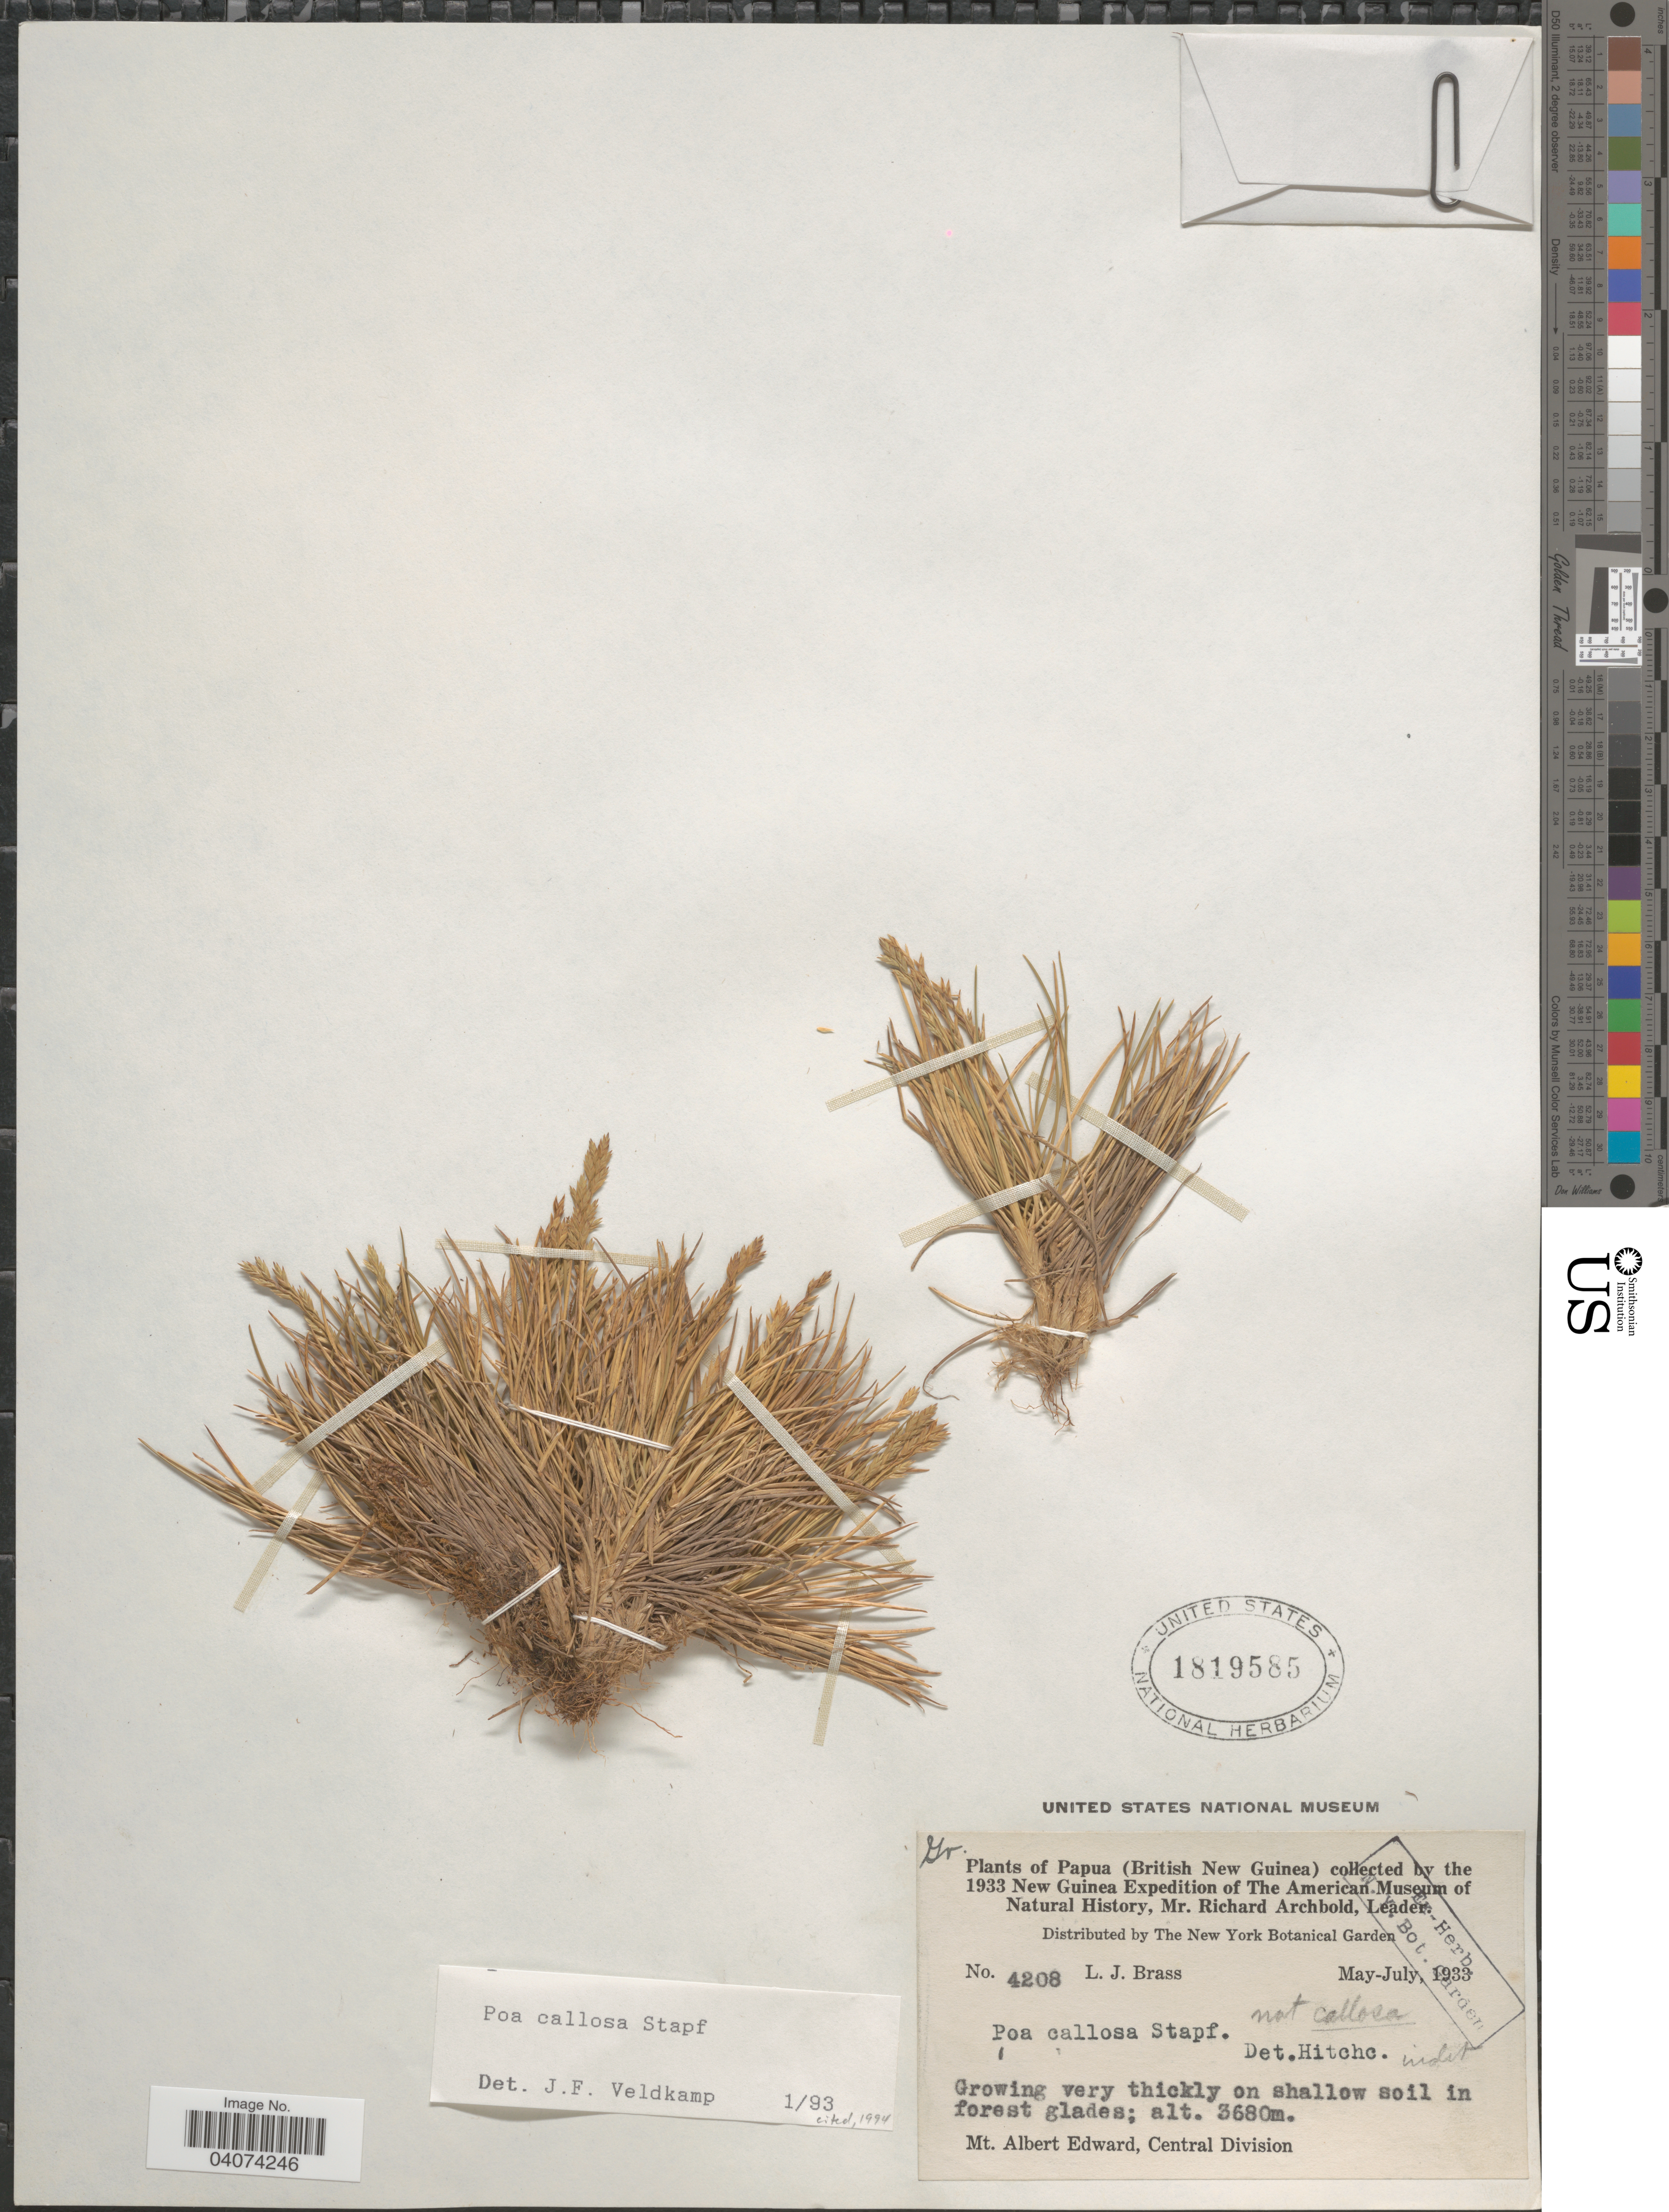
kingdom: Plantae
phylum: Tracheophyta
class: Liliopsida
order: Poales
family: Poaceae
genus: Poa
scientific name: Poa callosa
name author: Stapf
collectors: L. J. Brass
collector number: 4208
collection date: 1933-05/1933-07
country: Papua New Guinea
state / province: Central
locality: The 1933 New Guinea Expedition of The American Museum of Natural History. Mt. Albert Edward, Central Division. British New Guinea.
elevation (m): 3680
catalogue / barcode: US 1819585